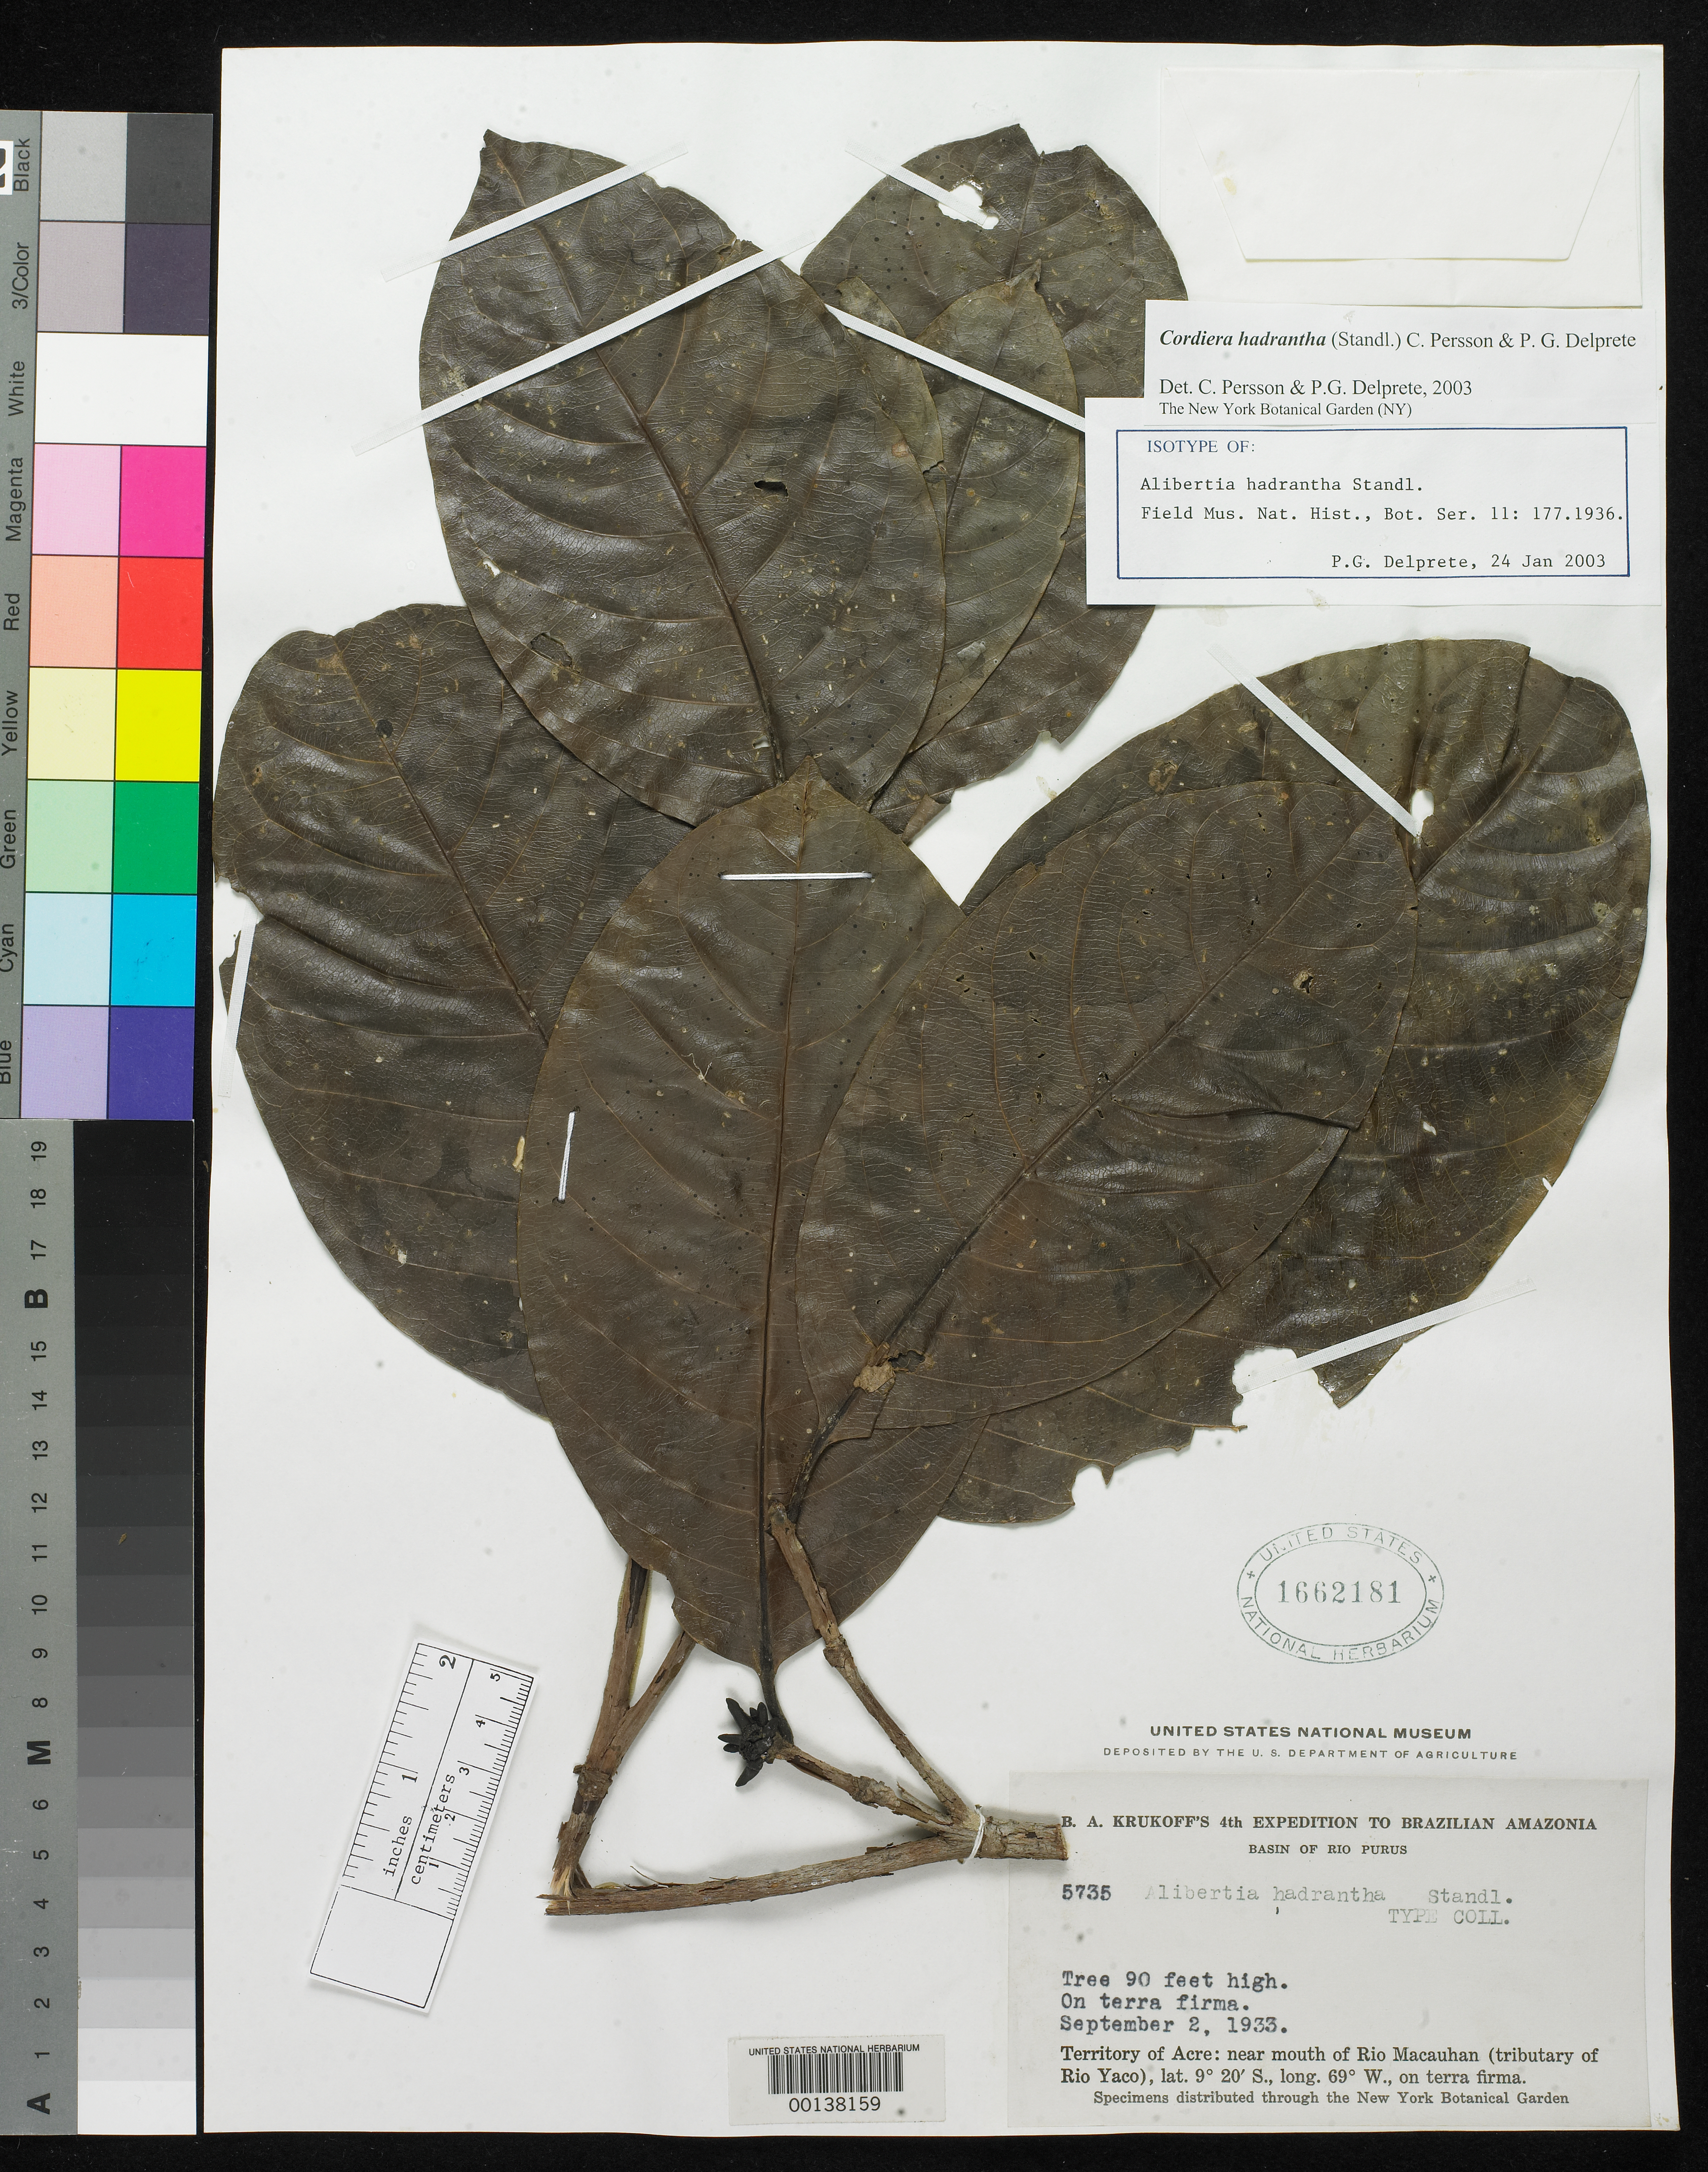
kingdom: Plantae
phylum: Tracheophyta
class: Magnoliopsida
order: Gentianales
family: Rubiaceae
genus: Alibertia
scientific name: Alibertia hadrantha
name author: Standl.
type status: Isotype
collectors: B. A. Krukoff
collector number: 5735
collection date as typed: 02 Sep 1933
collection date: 1933-09-02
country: Brazil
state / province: Acre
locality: Near mouth of Rio Macauhan, tribuatary of Rio Yaco, basin of Rio Purlus.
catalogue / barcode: US 1662181